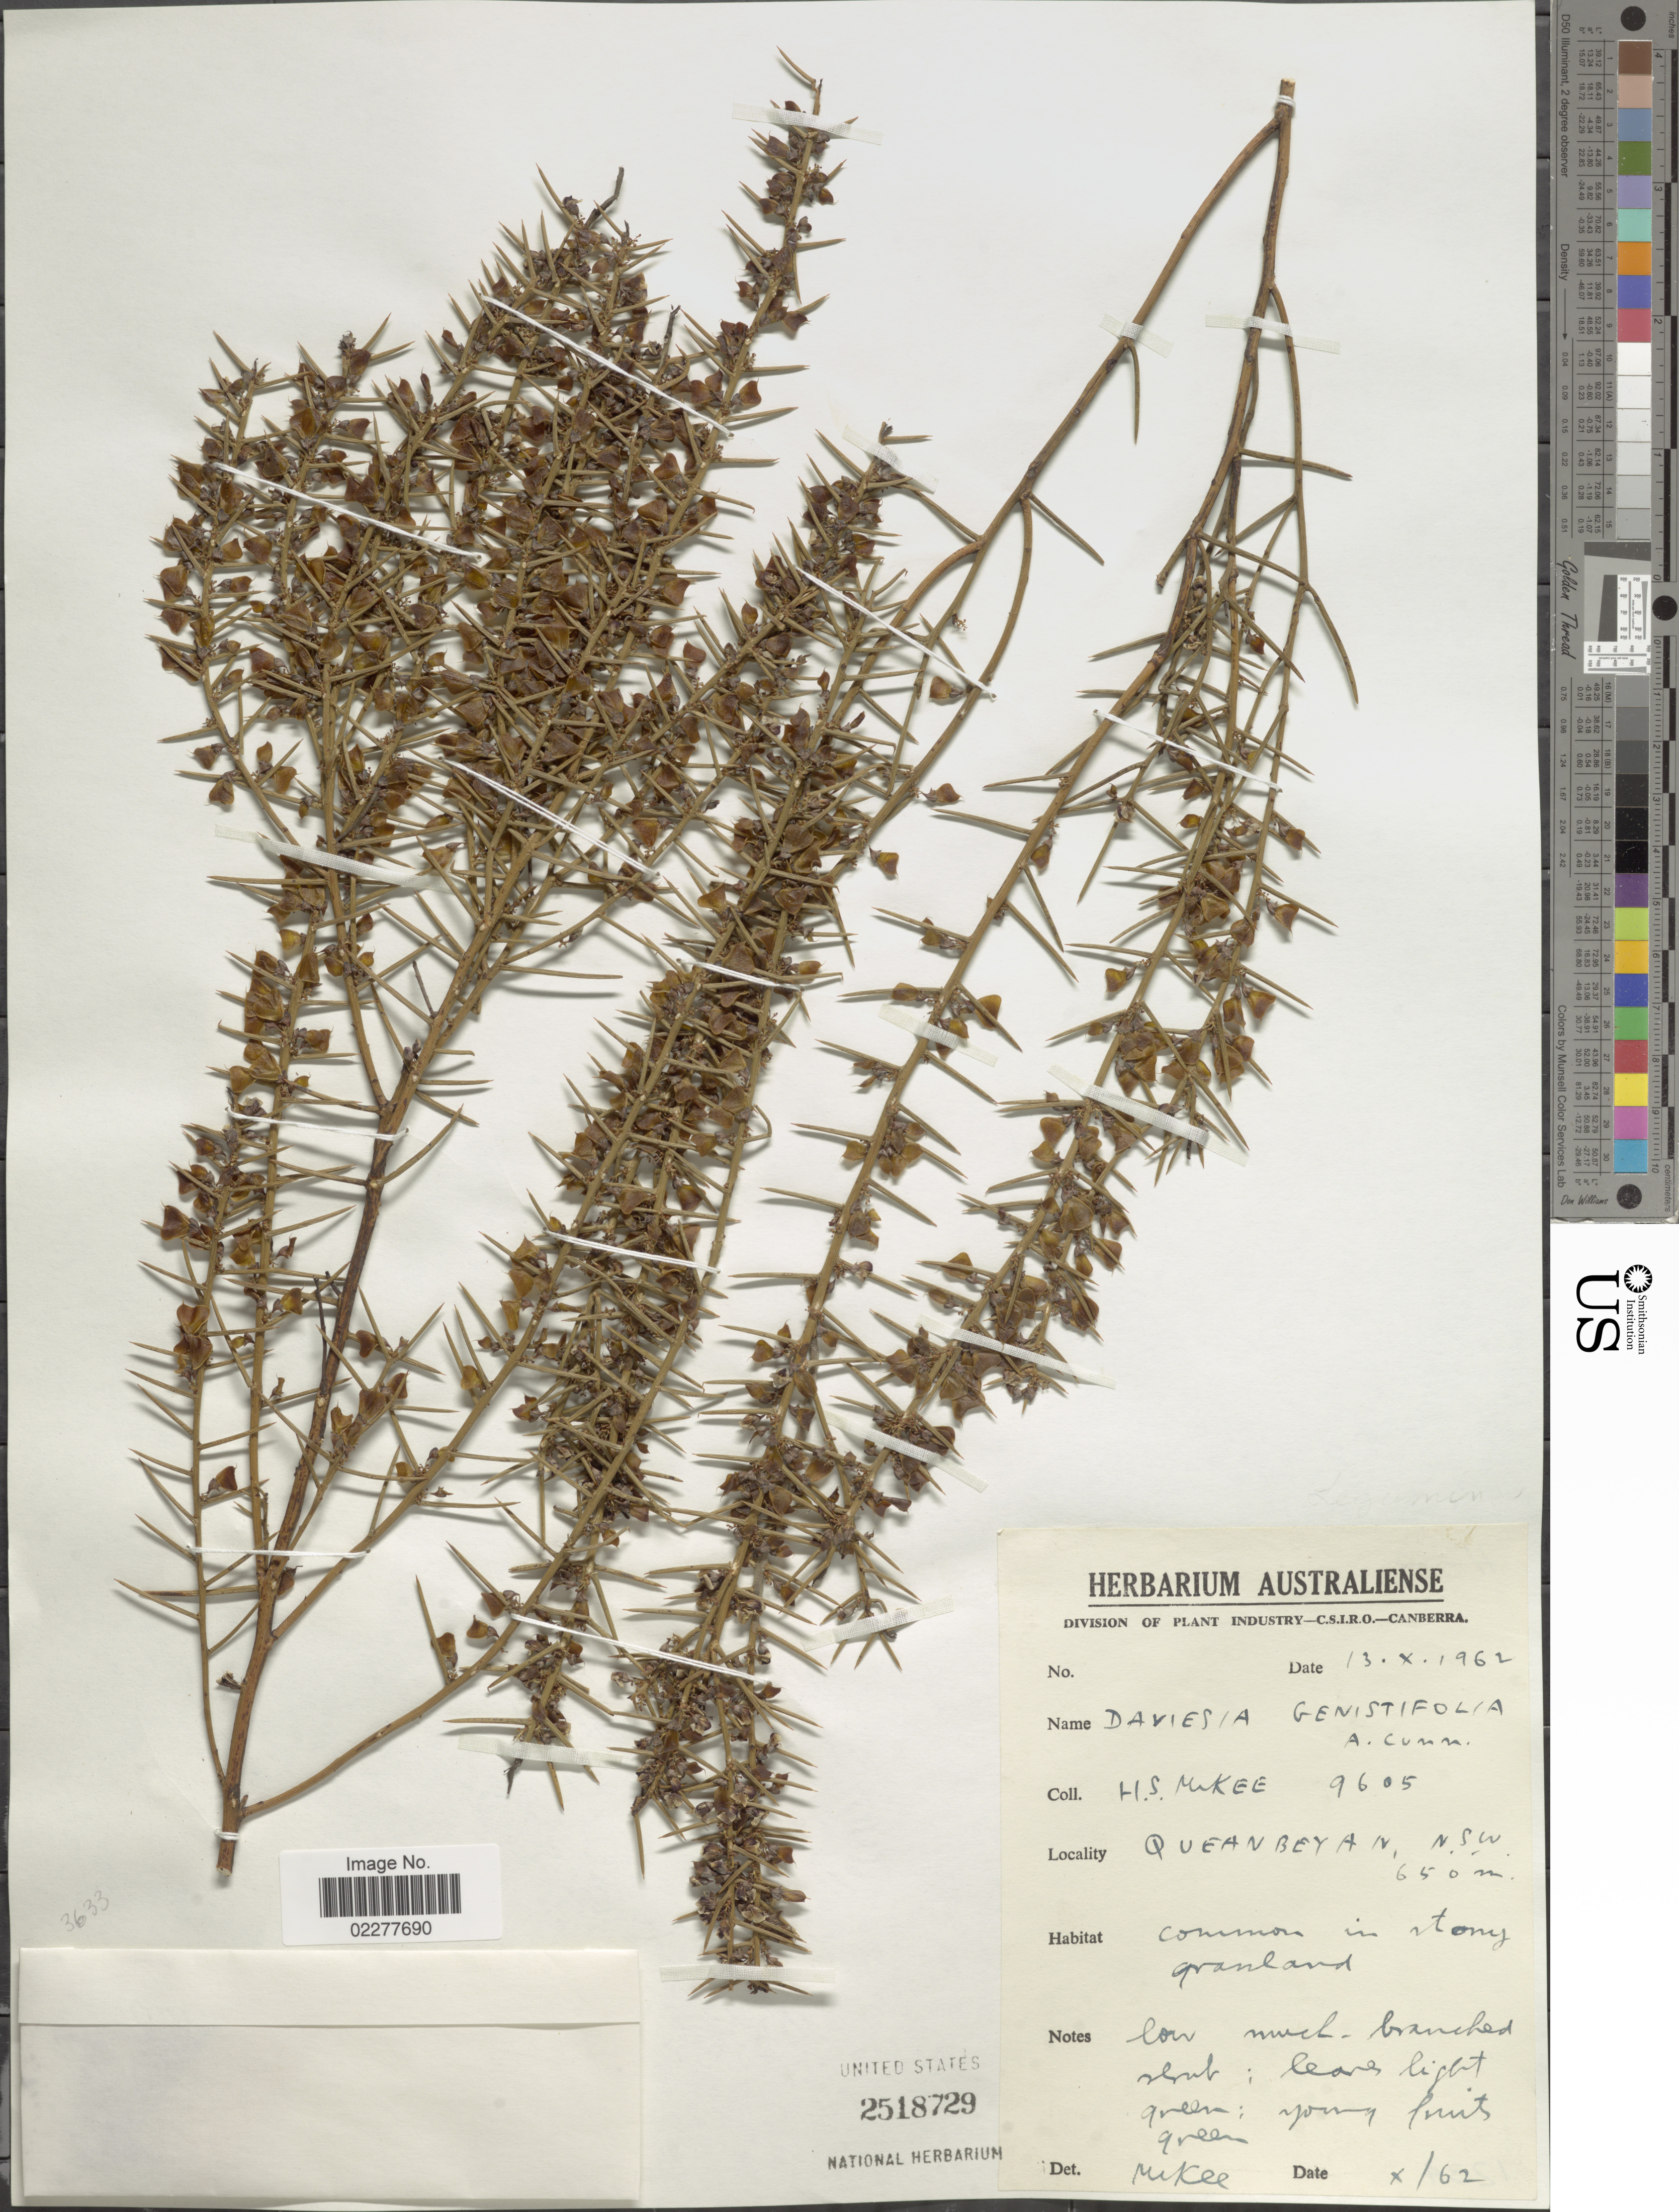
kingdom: Plantae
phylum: Tracheophyta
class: Magnoliopsida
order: Fabales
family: Fabaceae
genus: Daviesia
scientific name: Daviesia genistifolia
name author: A. Cunn. ex Benth.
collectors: Mukee, H.S.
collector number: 9605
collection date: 1962-10-13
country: Australia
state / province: New South Wales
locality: Queanbeyan, N.S.W.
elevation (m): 650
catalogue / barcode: US 2518729